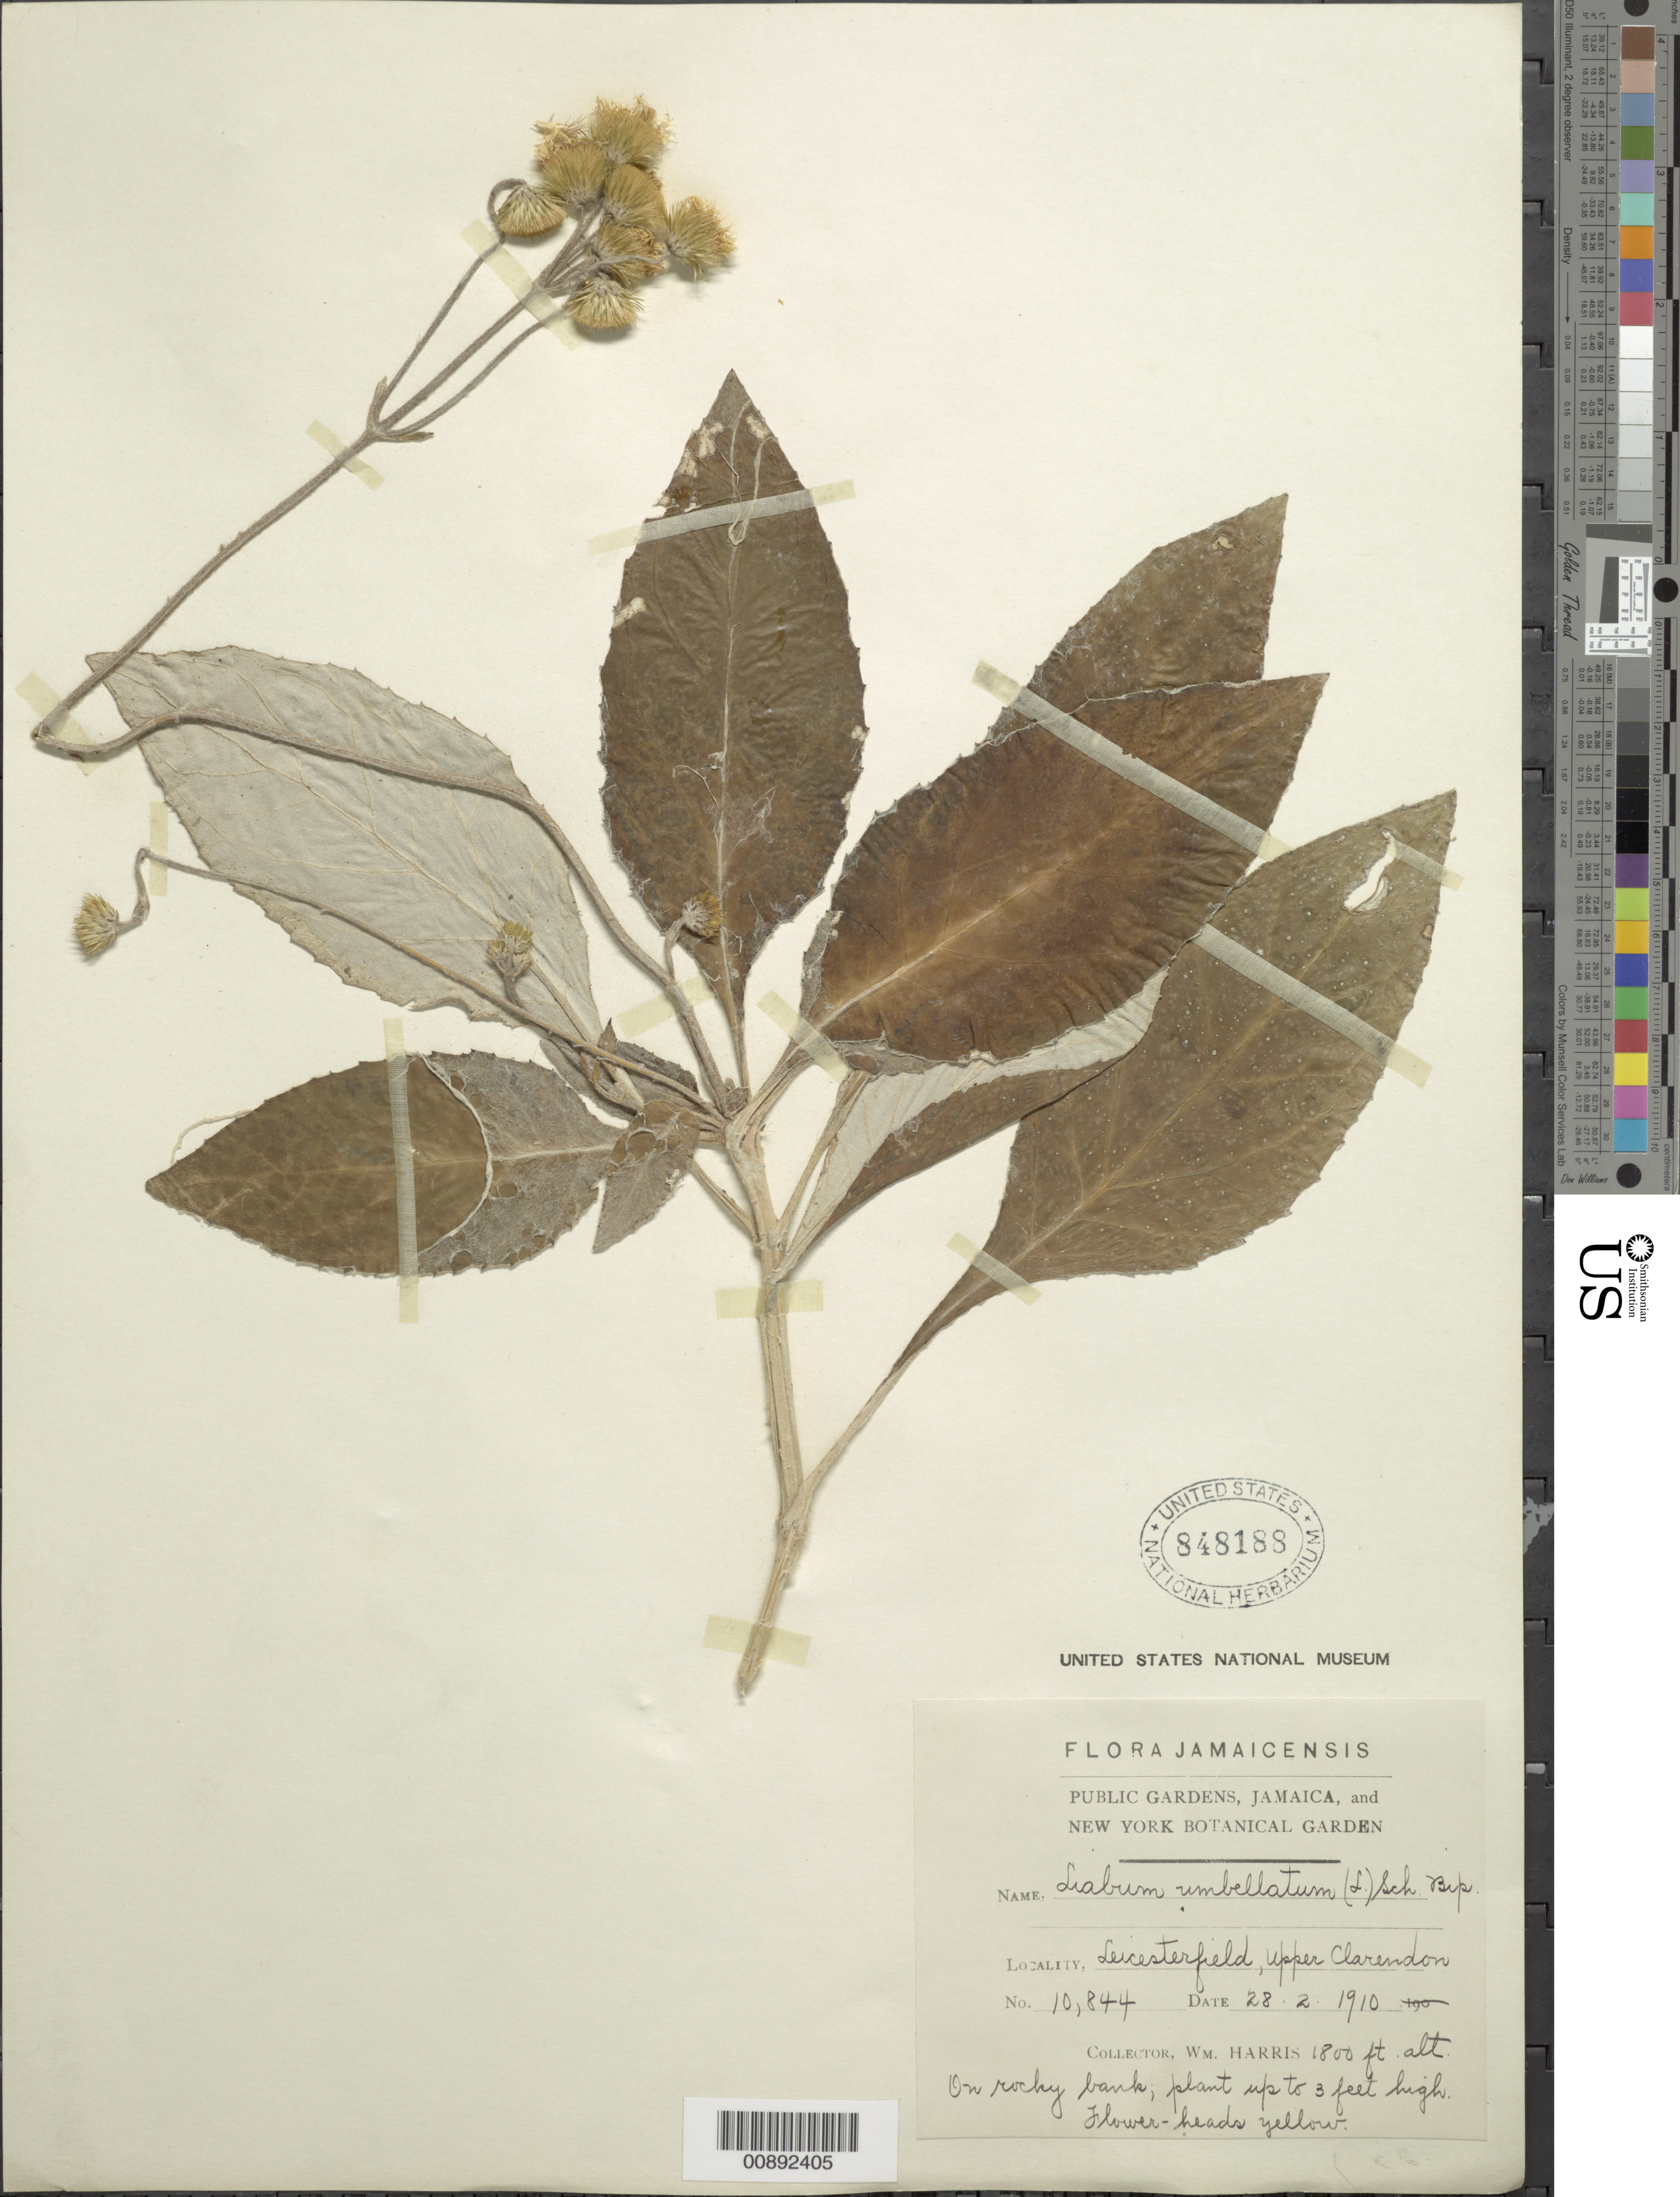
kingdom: Plantae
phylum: Tracheophyta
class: Magnoliopsida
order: Asterales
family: Asteraceae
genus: Liabum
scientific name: Liabum umbellatum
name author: (L.) Sch. Bip.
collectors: W. Harris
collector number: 10844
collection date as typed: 28 February 1910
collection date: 1910-02-28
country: Jamaica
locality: Leicesterfield, upper Clarendon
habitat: On rocky bank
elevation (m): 549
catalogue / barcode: US 848188